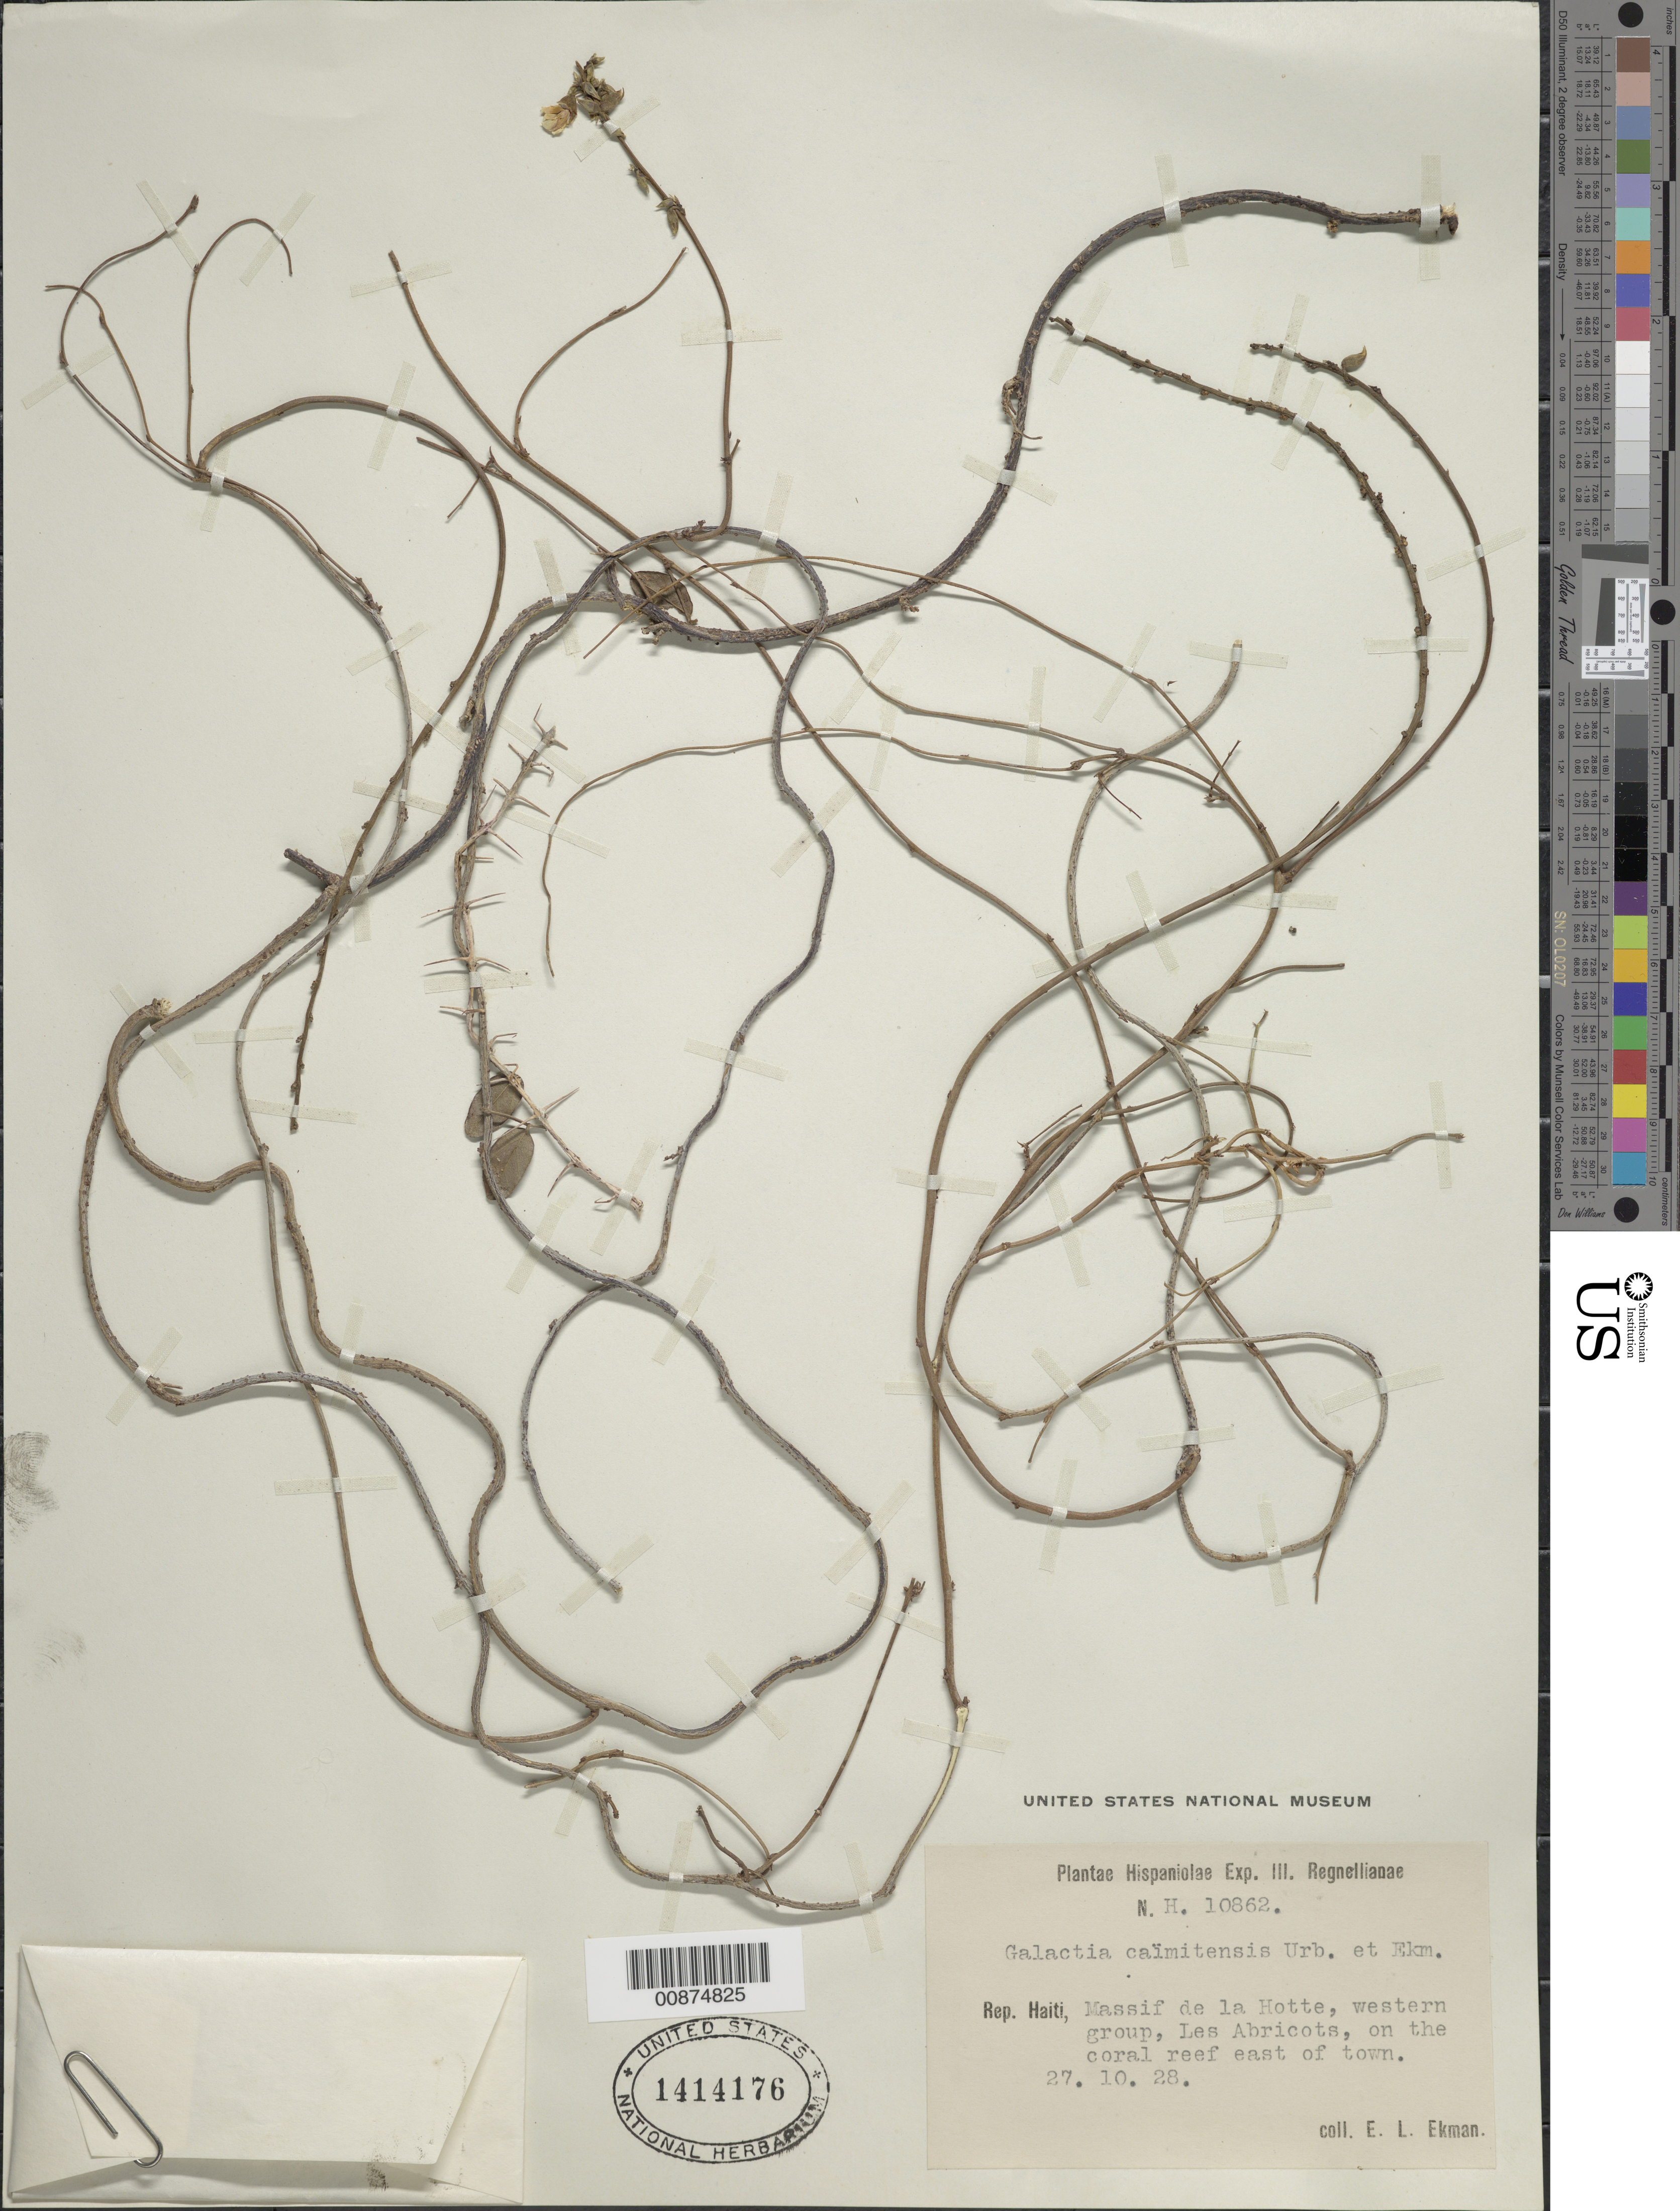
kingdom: Plantae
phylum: Tracheophyta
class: Magnoliopsida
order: Fabales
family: Fabaceae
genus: Galactia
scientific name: Galactia caimitensis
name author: Urb. & Ekman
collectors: E. L. Ekman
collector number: H 10862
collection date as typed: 27 Oct 1928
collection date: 1928-10-27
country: Haiti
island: Hispaniola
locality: Massif de la Hotte, western group, Les Abricots, on the coral reef east of town.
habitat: On coral reef.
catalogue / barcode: US 1414176